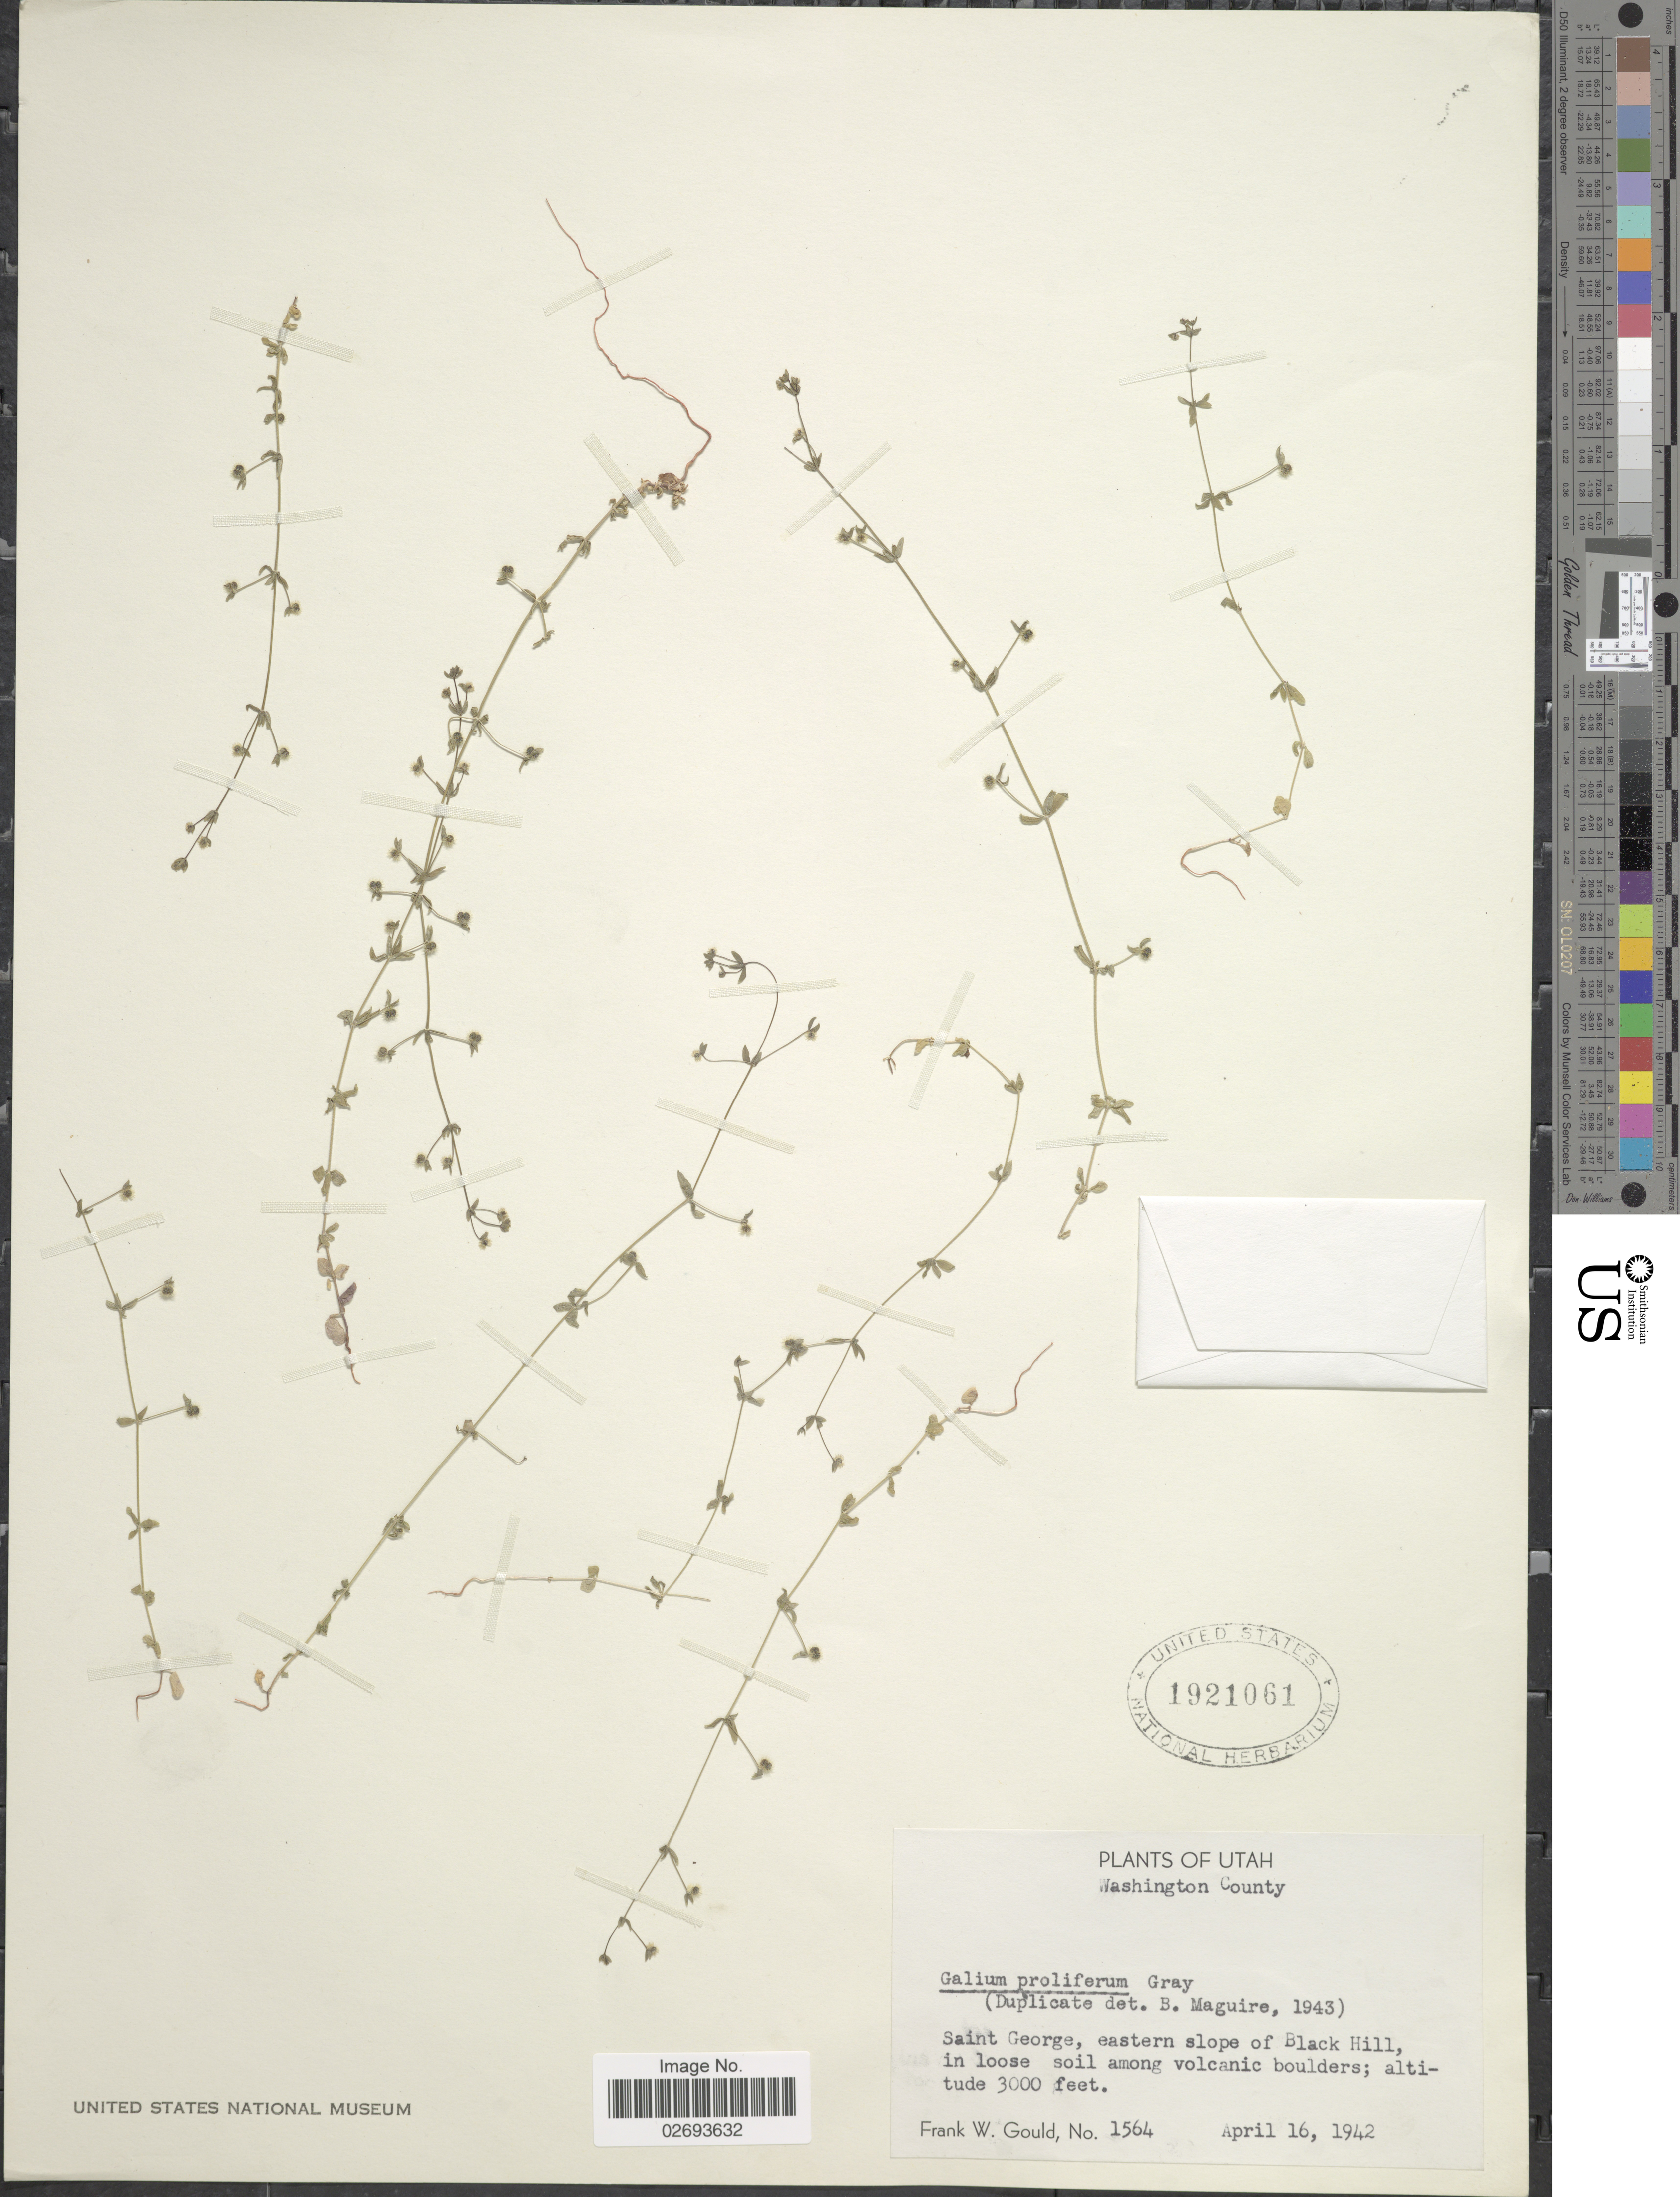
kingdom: Plantae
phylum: Tracheophyta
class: Magnoliopsida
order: Gentianales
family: Rubiaceae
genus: Galium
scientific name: Galium proliferum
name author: A. Gray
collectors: F. W. Gould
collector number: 1564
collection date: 1942-04-16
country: United States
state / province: Utah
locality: Washington County, Saint George, eastern slope of Black Hill, in loose soil among volcanic boulders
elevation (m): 914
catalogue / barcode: US 1921061